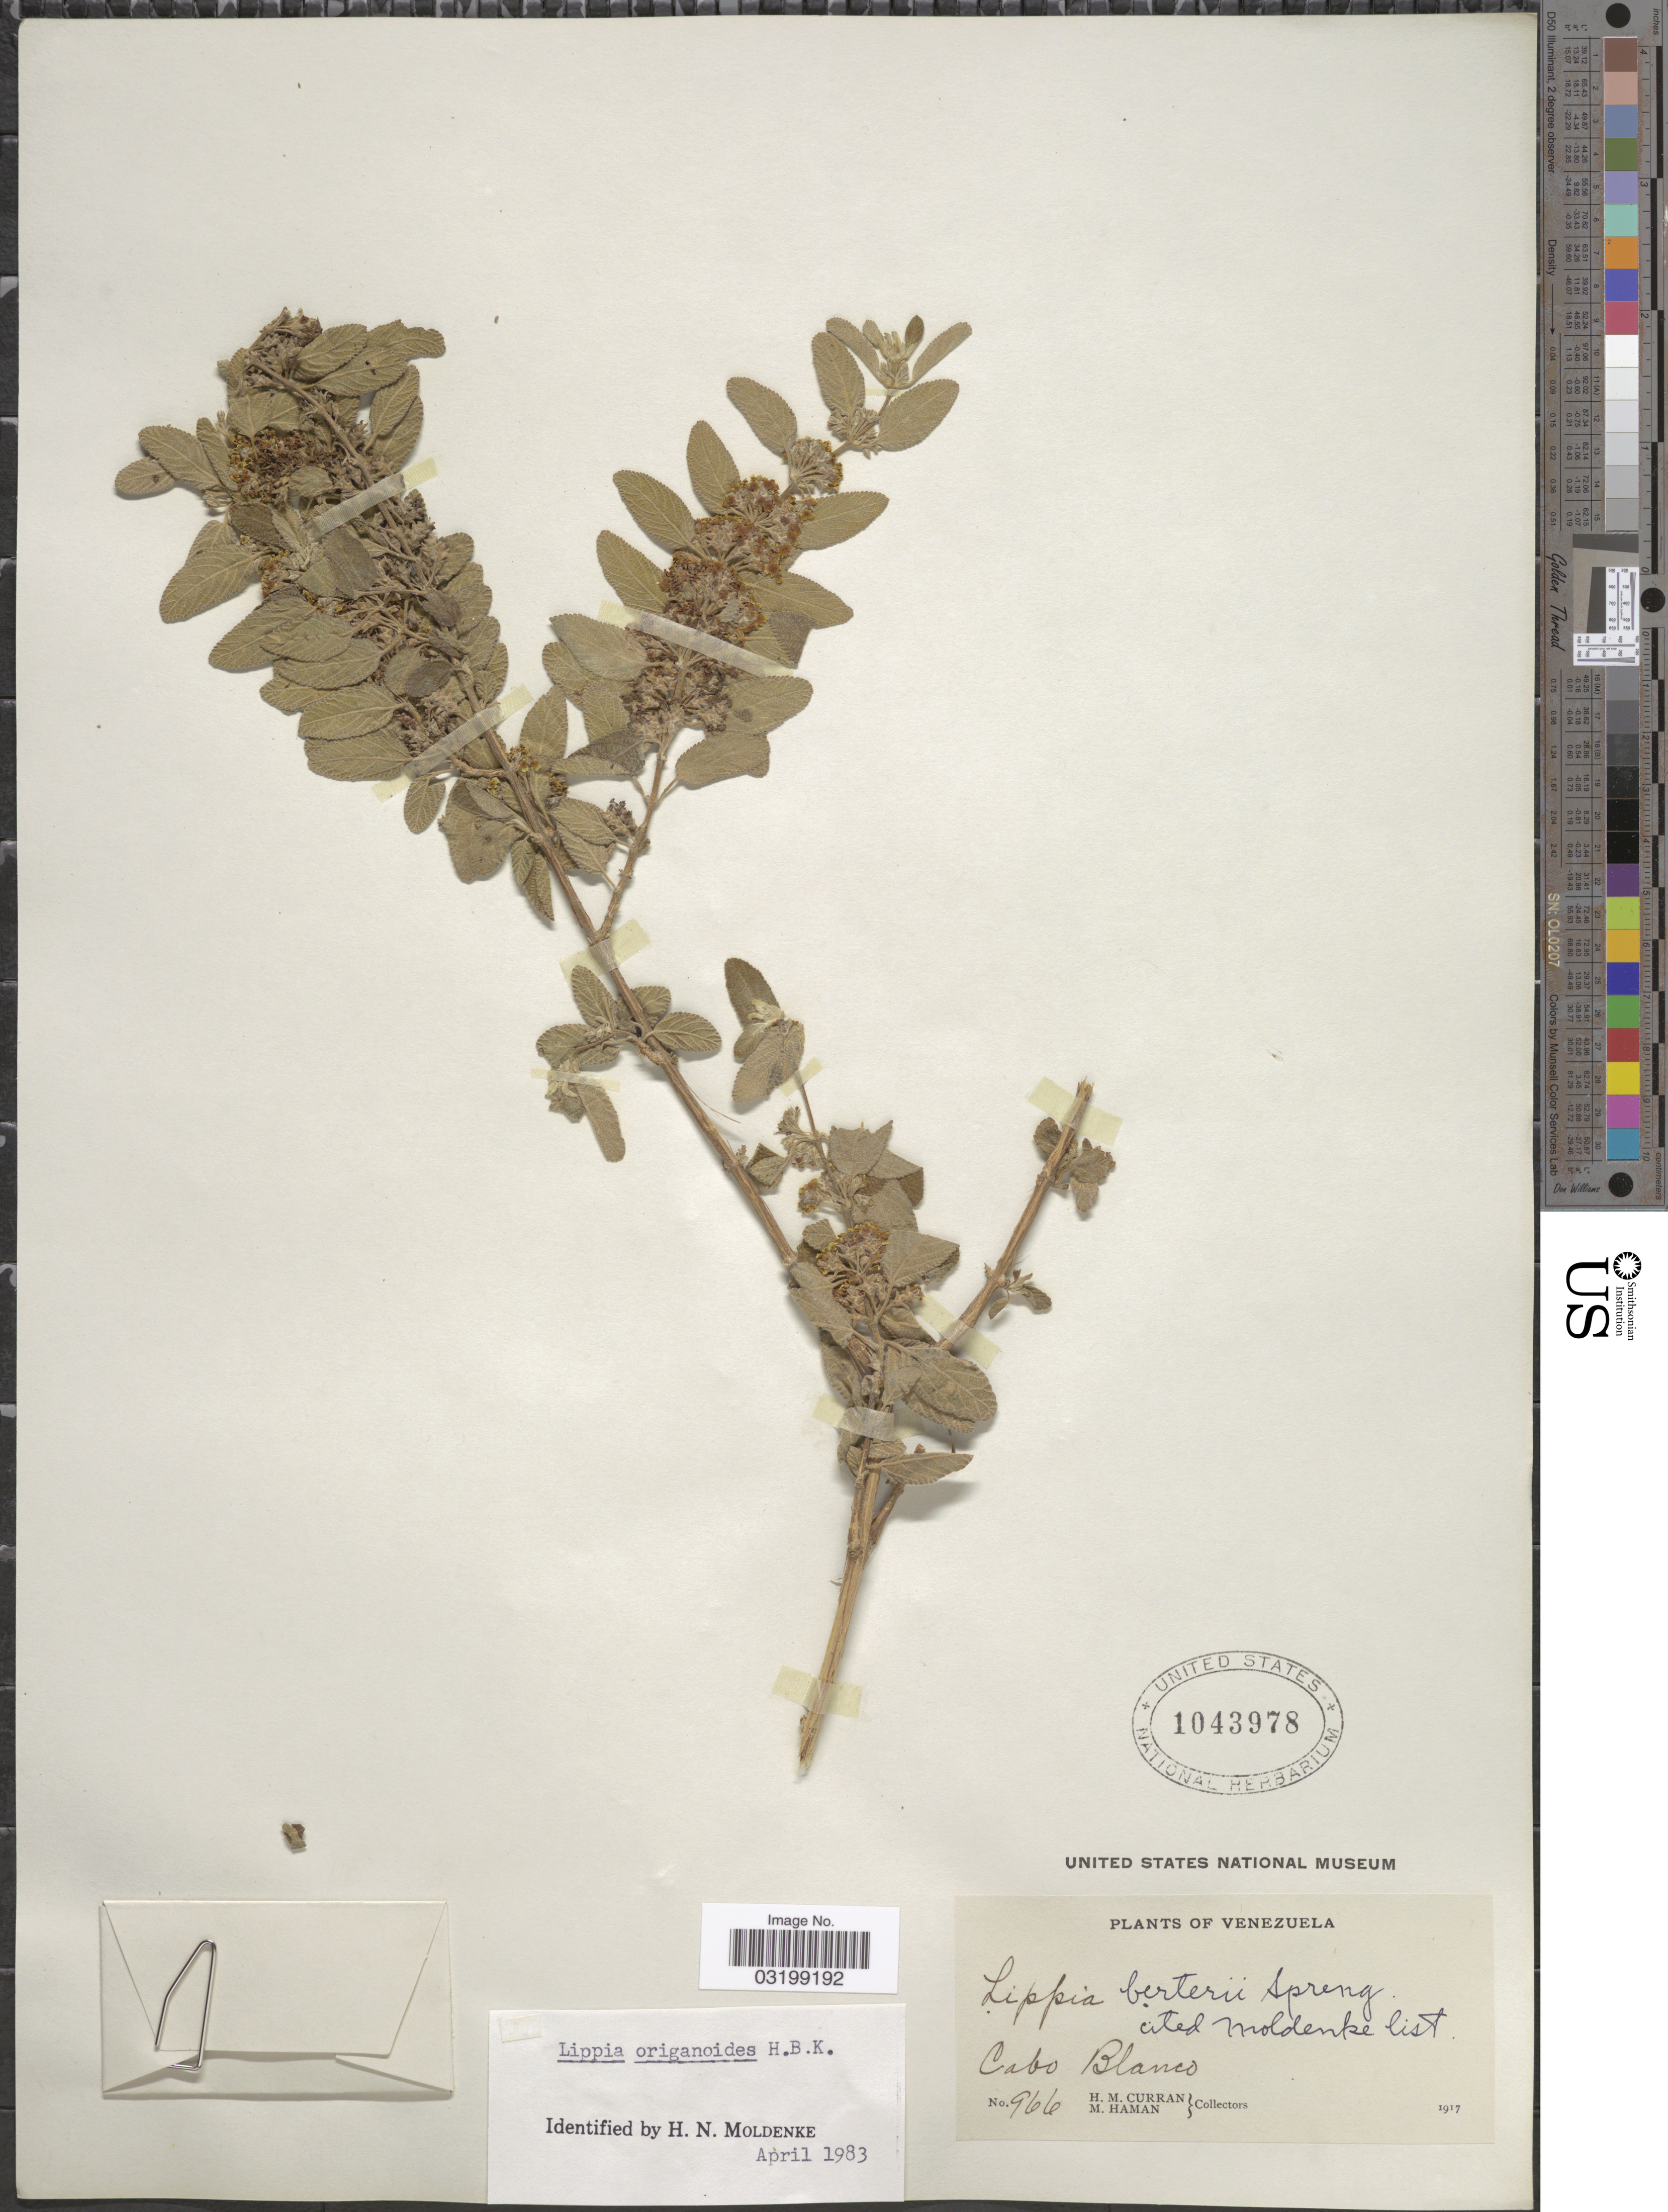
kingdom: Plantae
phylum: Tracheophyta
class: Magnoliopsida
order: Lamiales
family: Verbenaceae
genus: Lippia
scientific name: Lippia origanoides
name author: Kunth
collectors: H. M. Curran & M. Haman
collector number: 966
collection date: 1917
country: Venezuela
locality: Cabo Blanco.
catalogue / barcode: US 1043978